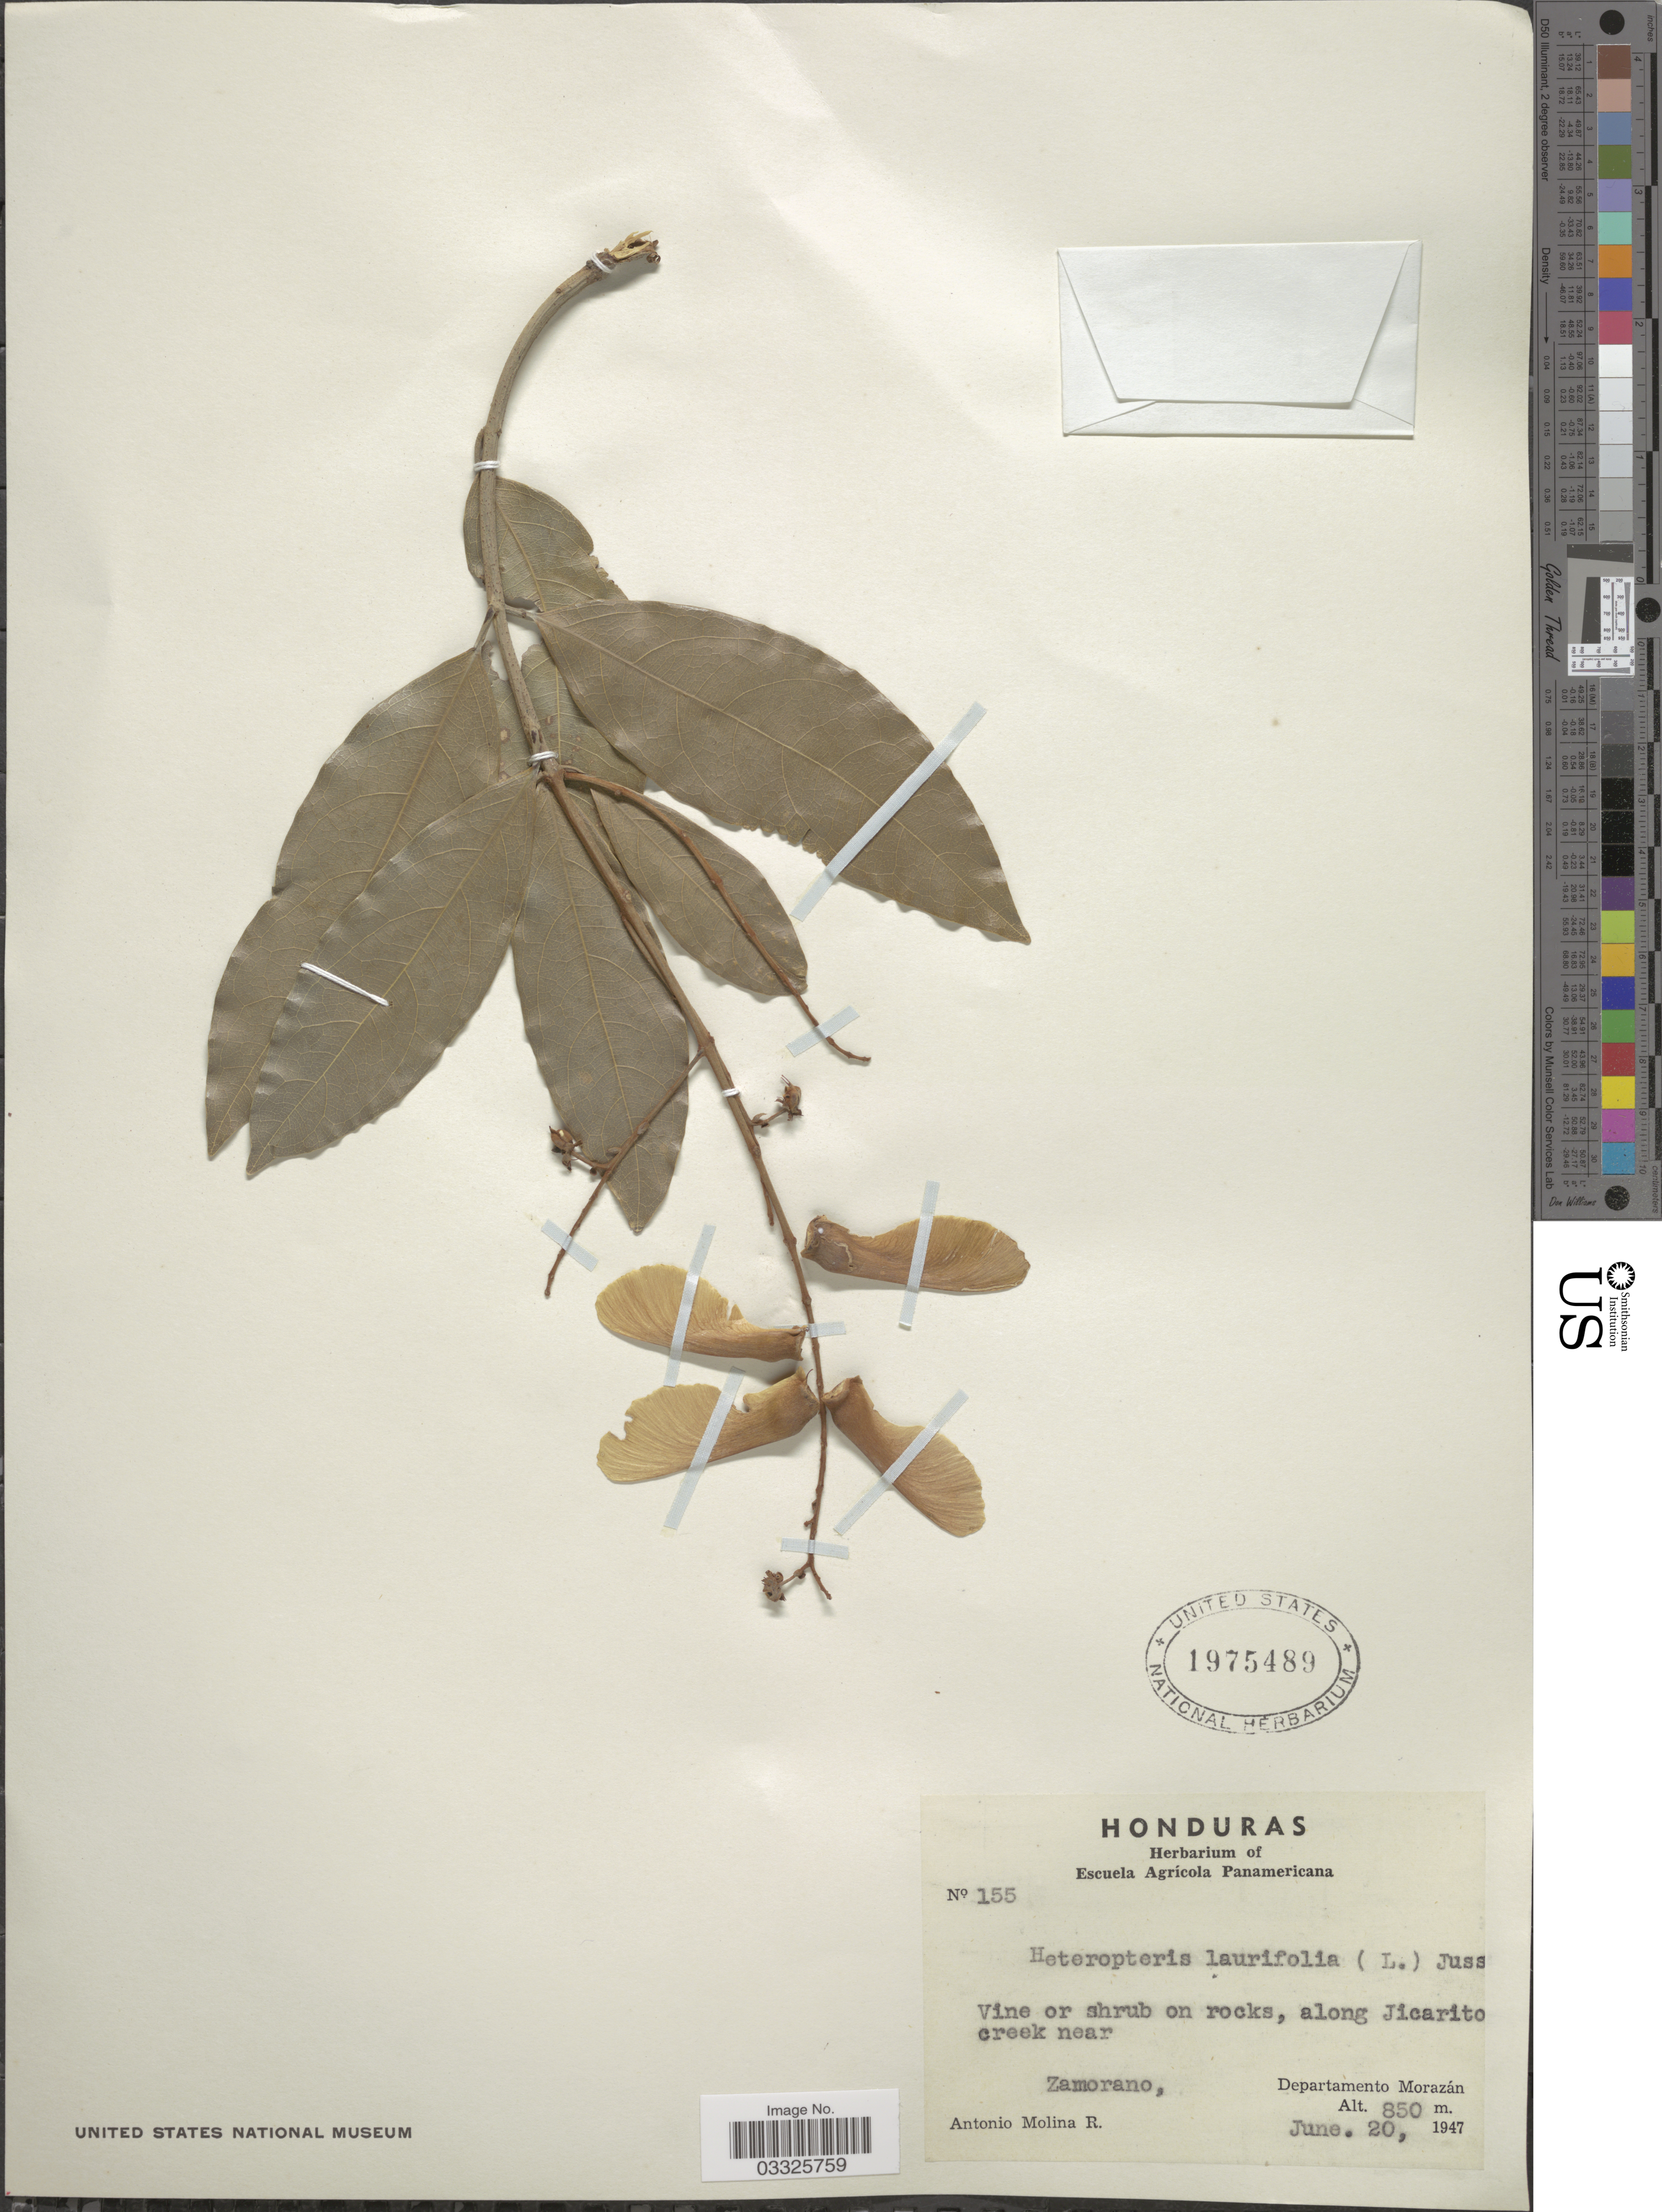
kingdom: Plantae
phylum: Tracheophyta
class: Magnoliopsida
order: Malpighiales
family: Malpighiaceae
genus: Heteropterys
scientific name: Heteropterys laurifolia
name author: (L.) A. Juss.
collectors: A. Molina R.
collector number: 155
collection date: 1947-06-20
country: Honduras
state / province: Fco. Morazán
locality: Along Jicarito creek near Zamorano, Departamento Morazán.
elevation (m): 850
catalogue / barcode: US 1975489